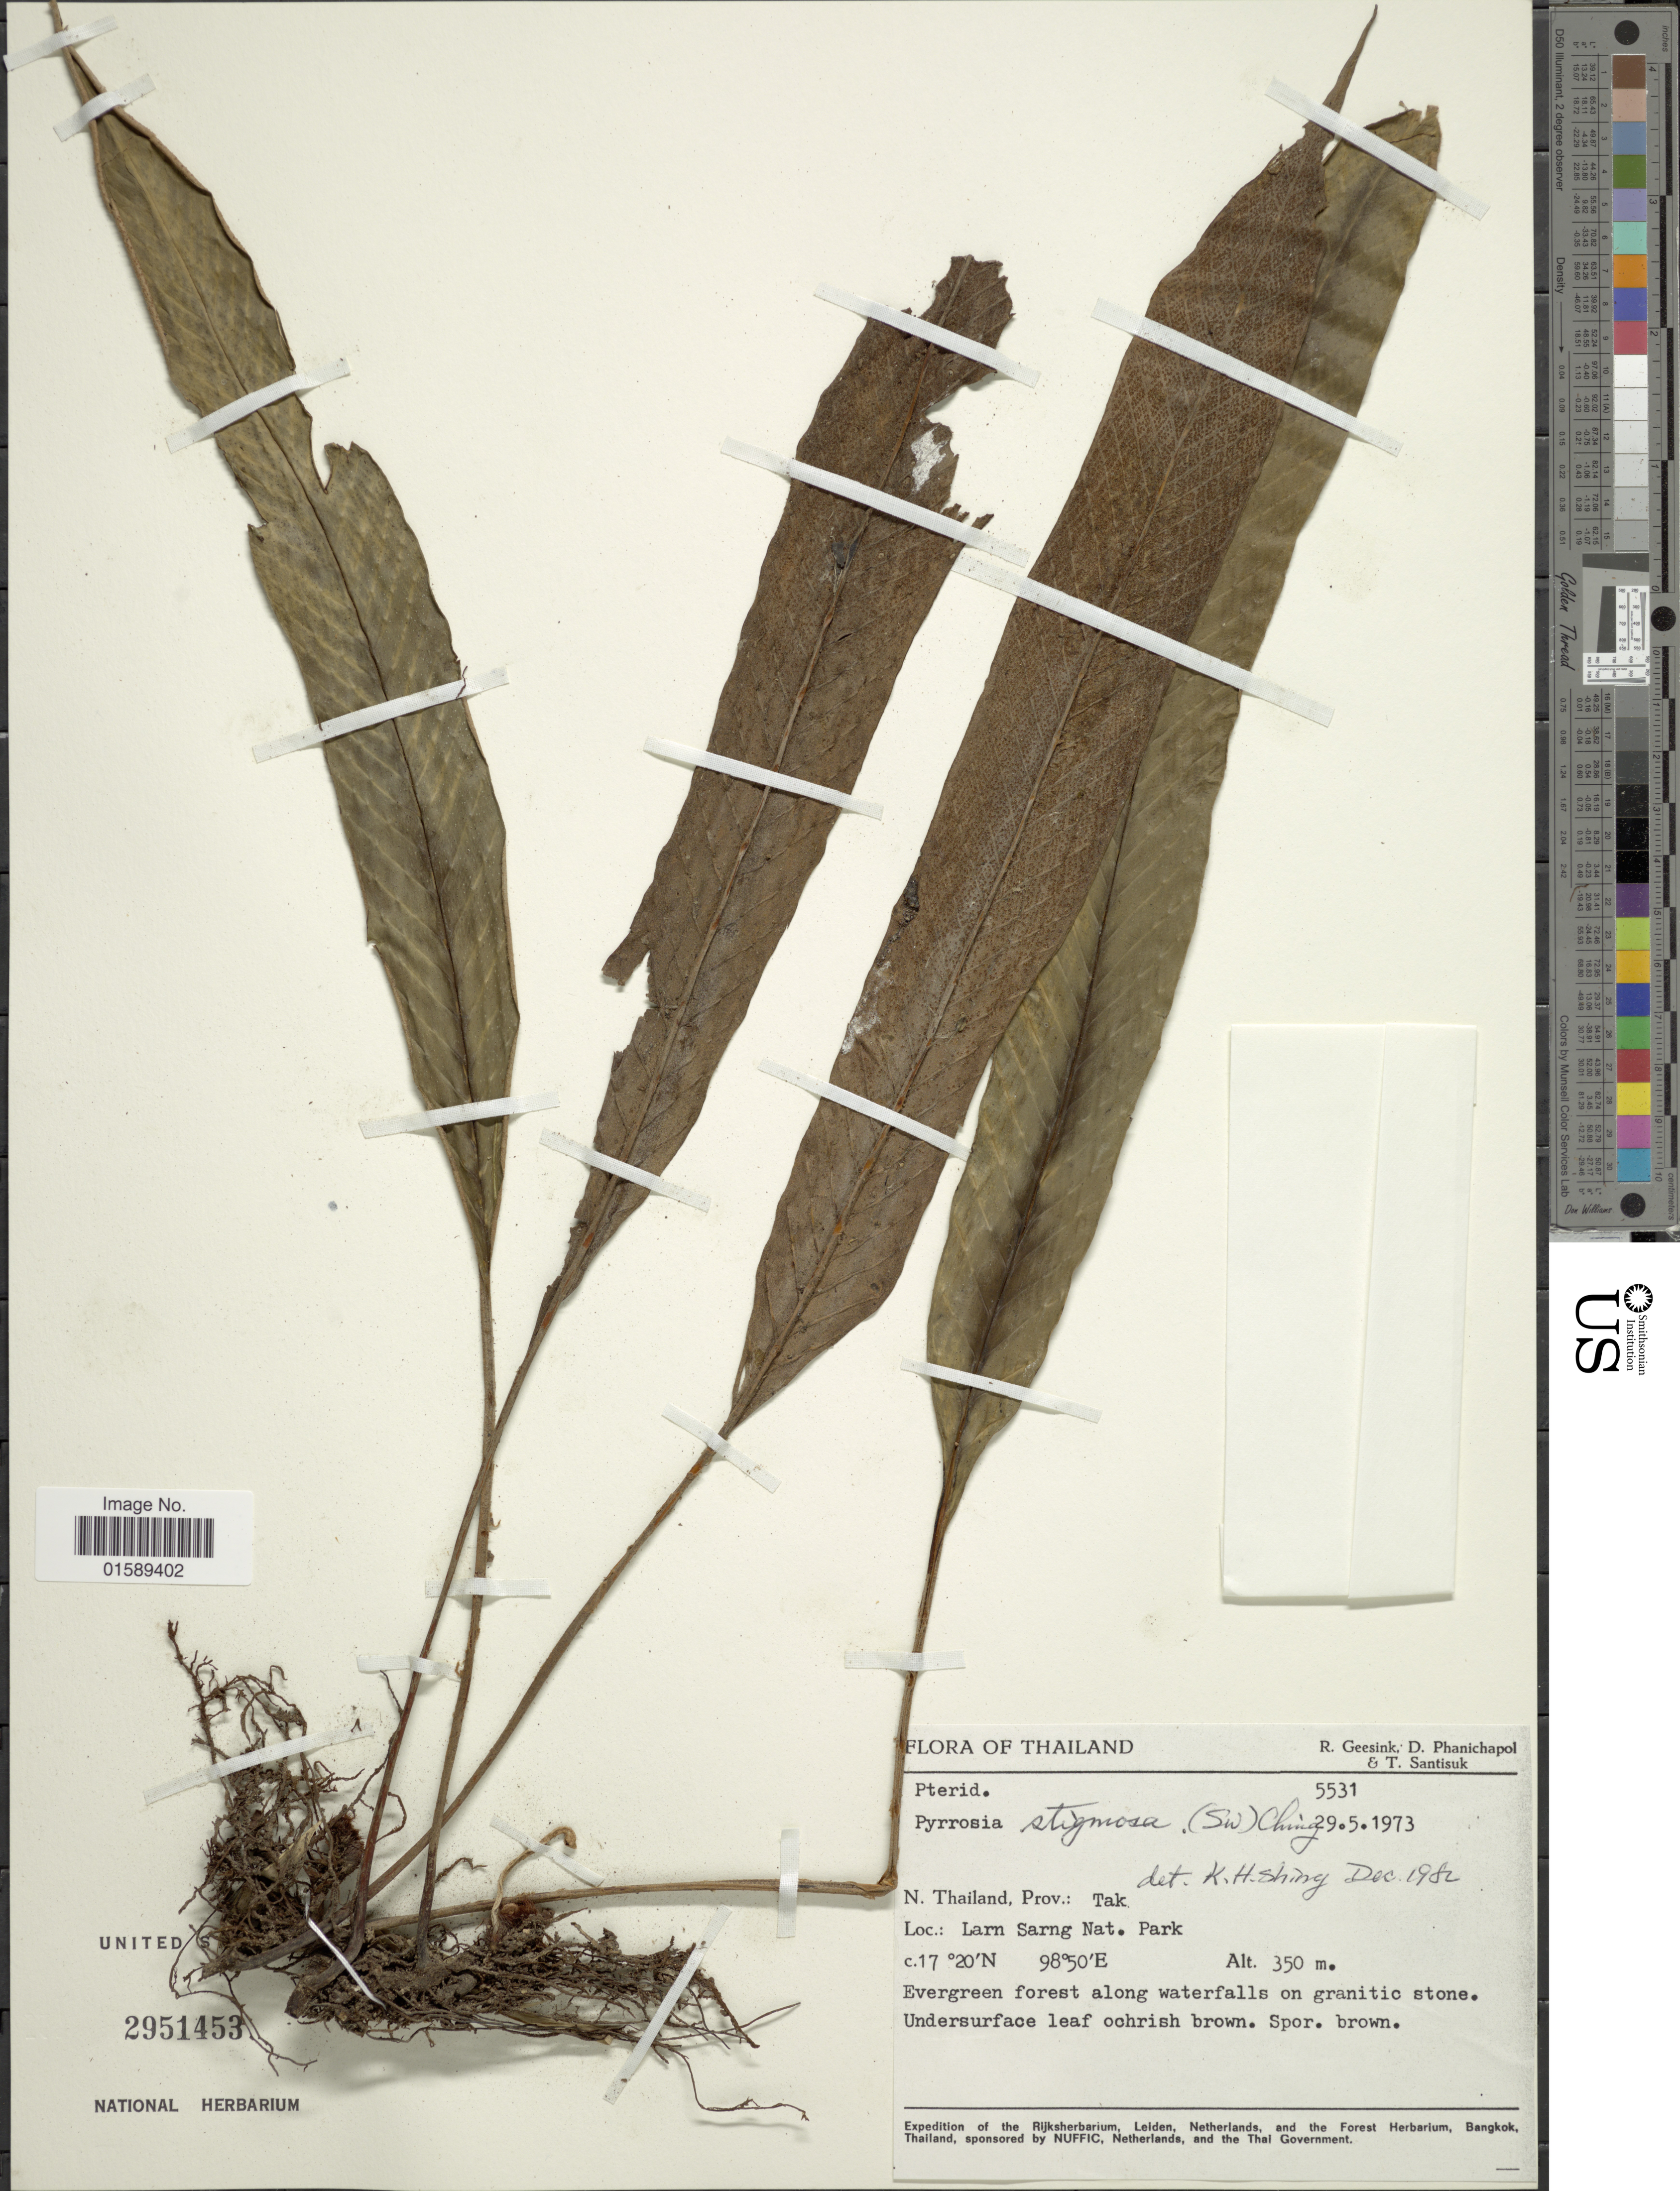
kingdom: Plantae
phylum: Tracheophyta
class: Polypodiopsida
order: Polypodiales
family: Polypodiaceae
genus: Pyrrosia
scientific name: Pyrrosia sp.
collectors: R. Geesink, D. Phanichapol & T. Santisuk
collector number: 5531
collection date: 1973-05-29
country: Thailand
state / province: Tak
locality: N. Thailand. Prov.: Tak, Larn Sarng Nat. Park.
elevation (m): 350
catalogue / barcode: US 2951453